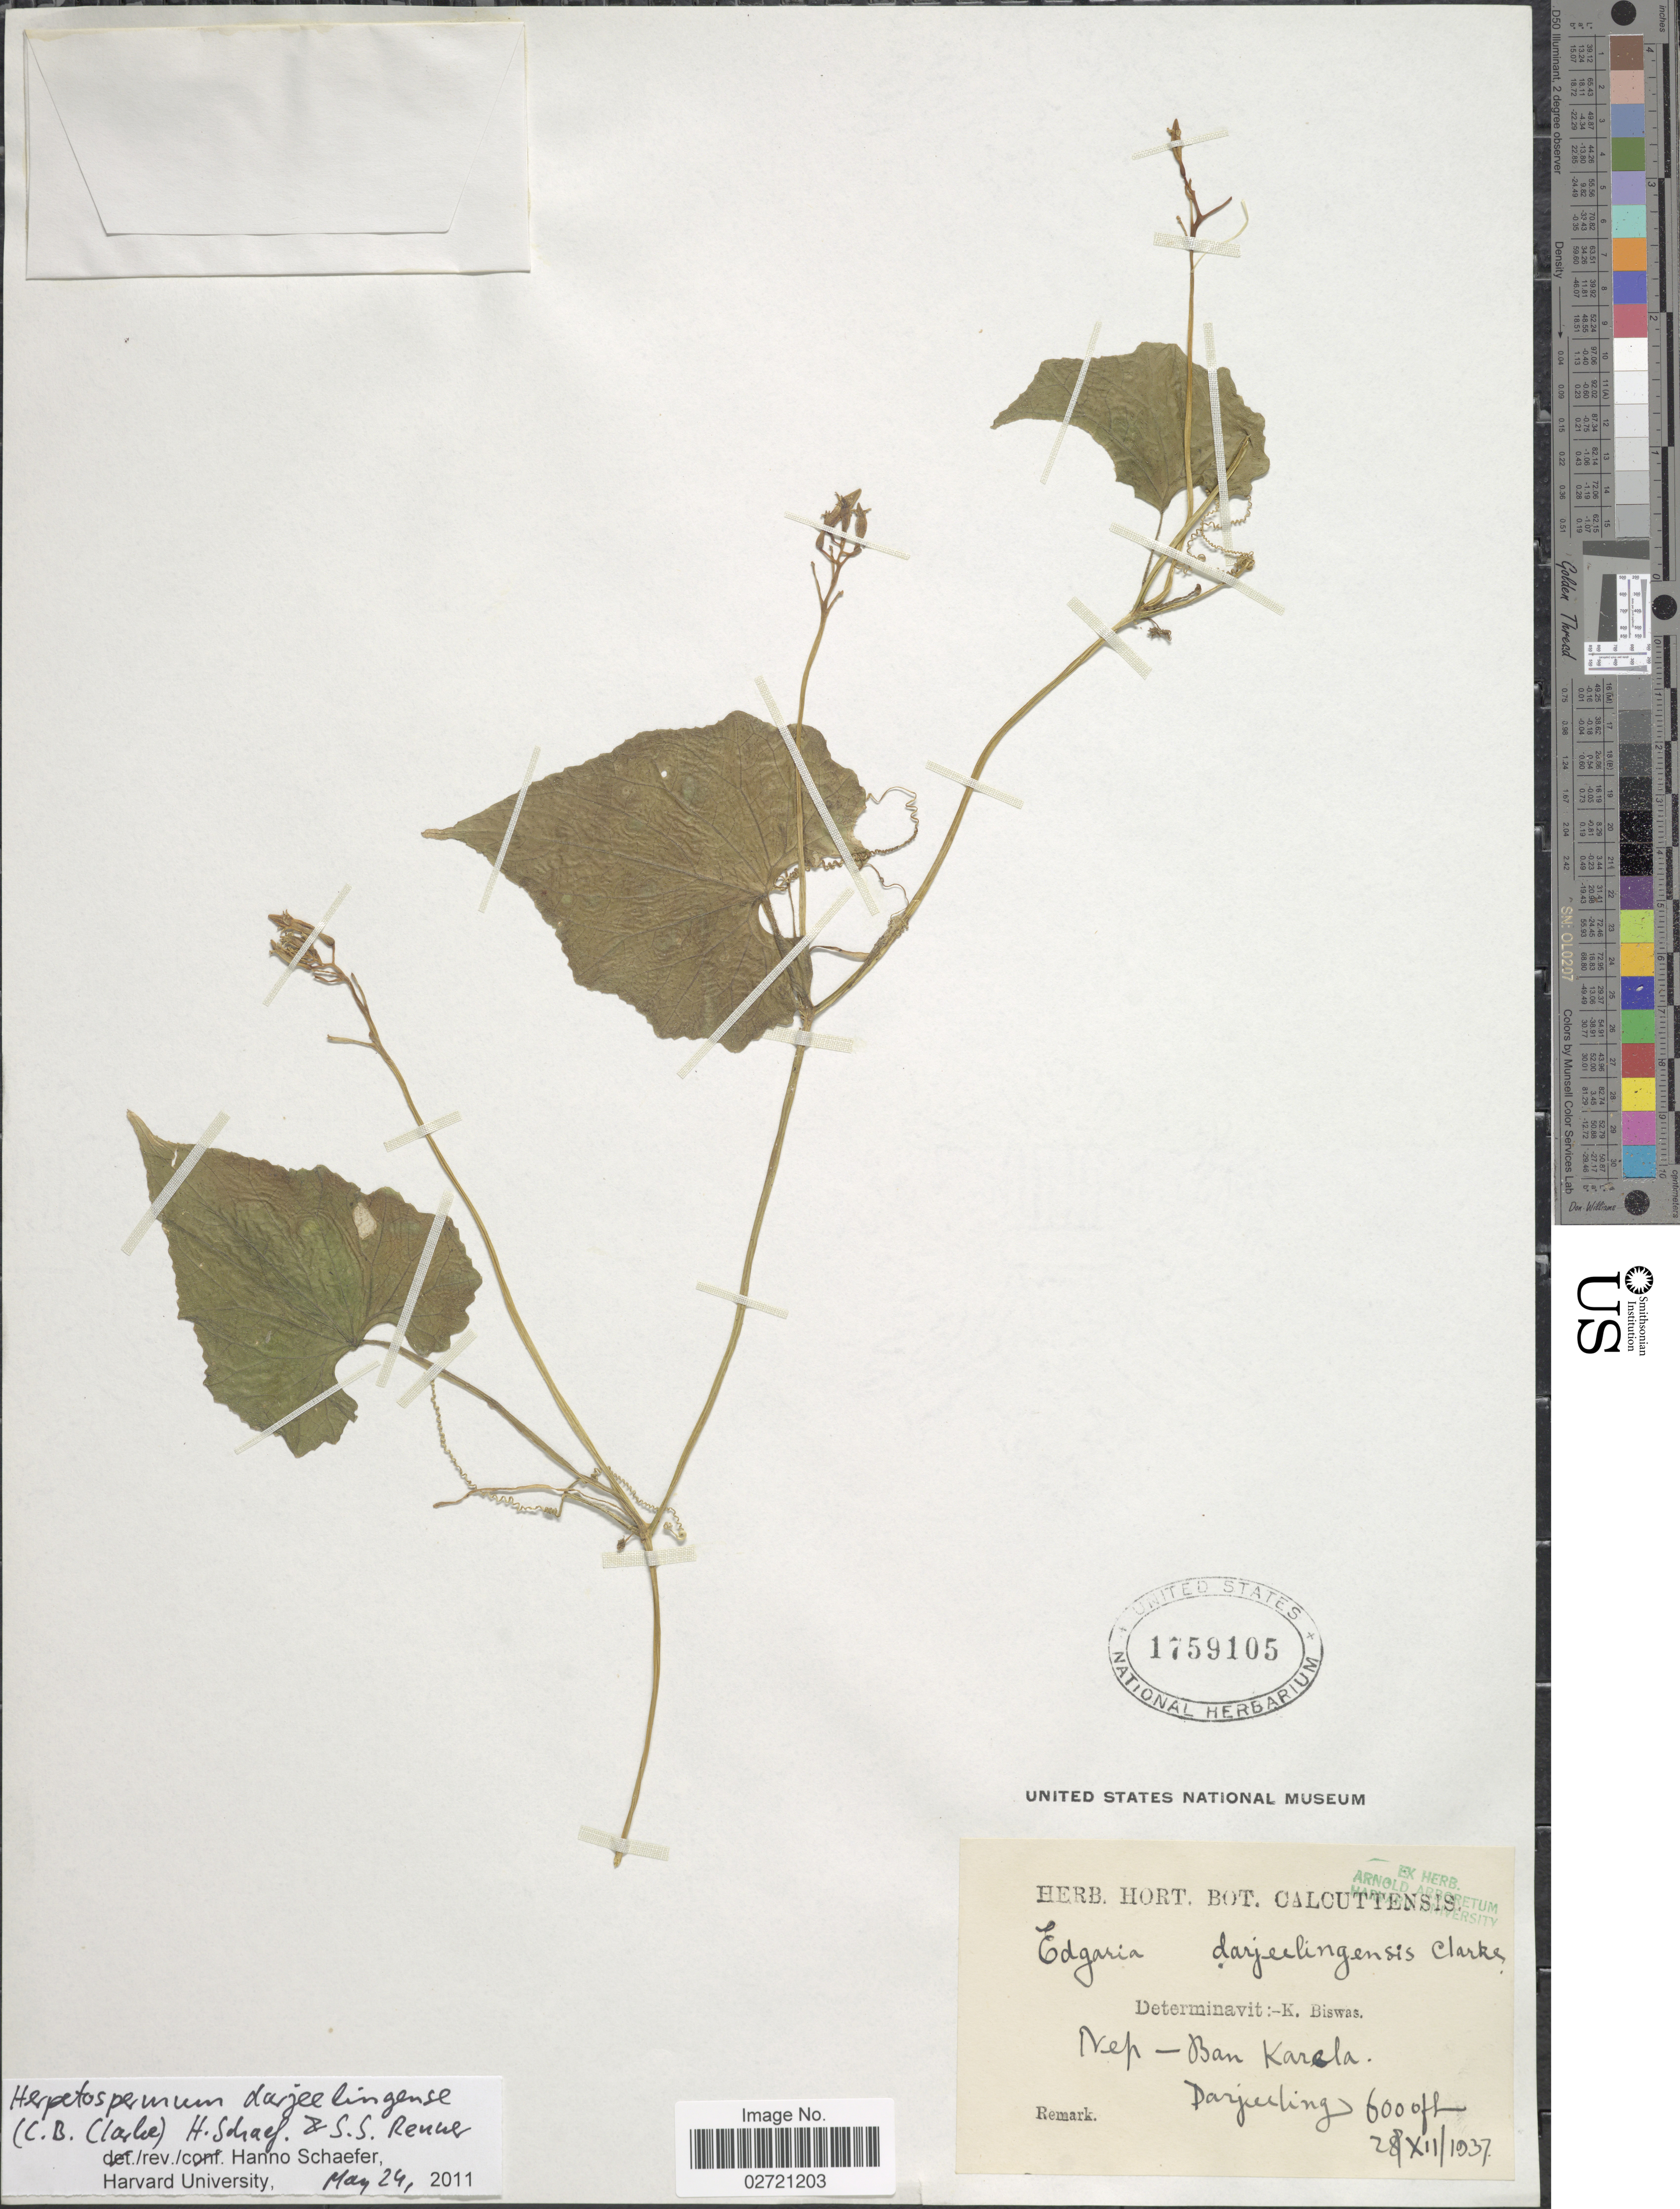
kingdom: Plantae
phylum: Tracheophyta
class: Magnoliopsida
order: Cucurbitales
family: Cucurbitaceae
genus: Herpetospermum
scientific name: Herpetospermum darjeelingense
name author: (C.B. Clarke) H. Schaef. & S.S. Renner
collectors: ex Herb. Hort. Bot. Calcuttensis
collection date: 1937-12-28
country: India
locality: Nep-Ban Karela. Darjeeling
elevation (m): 1829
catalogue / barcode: US 1759105